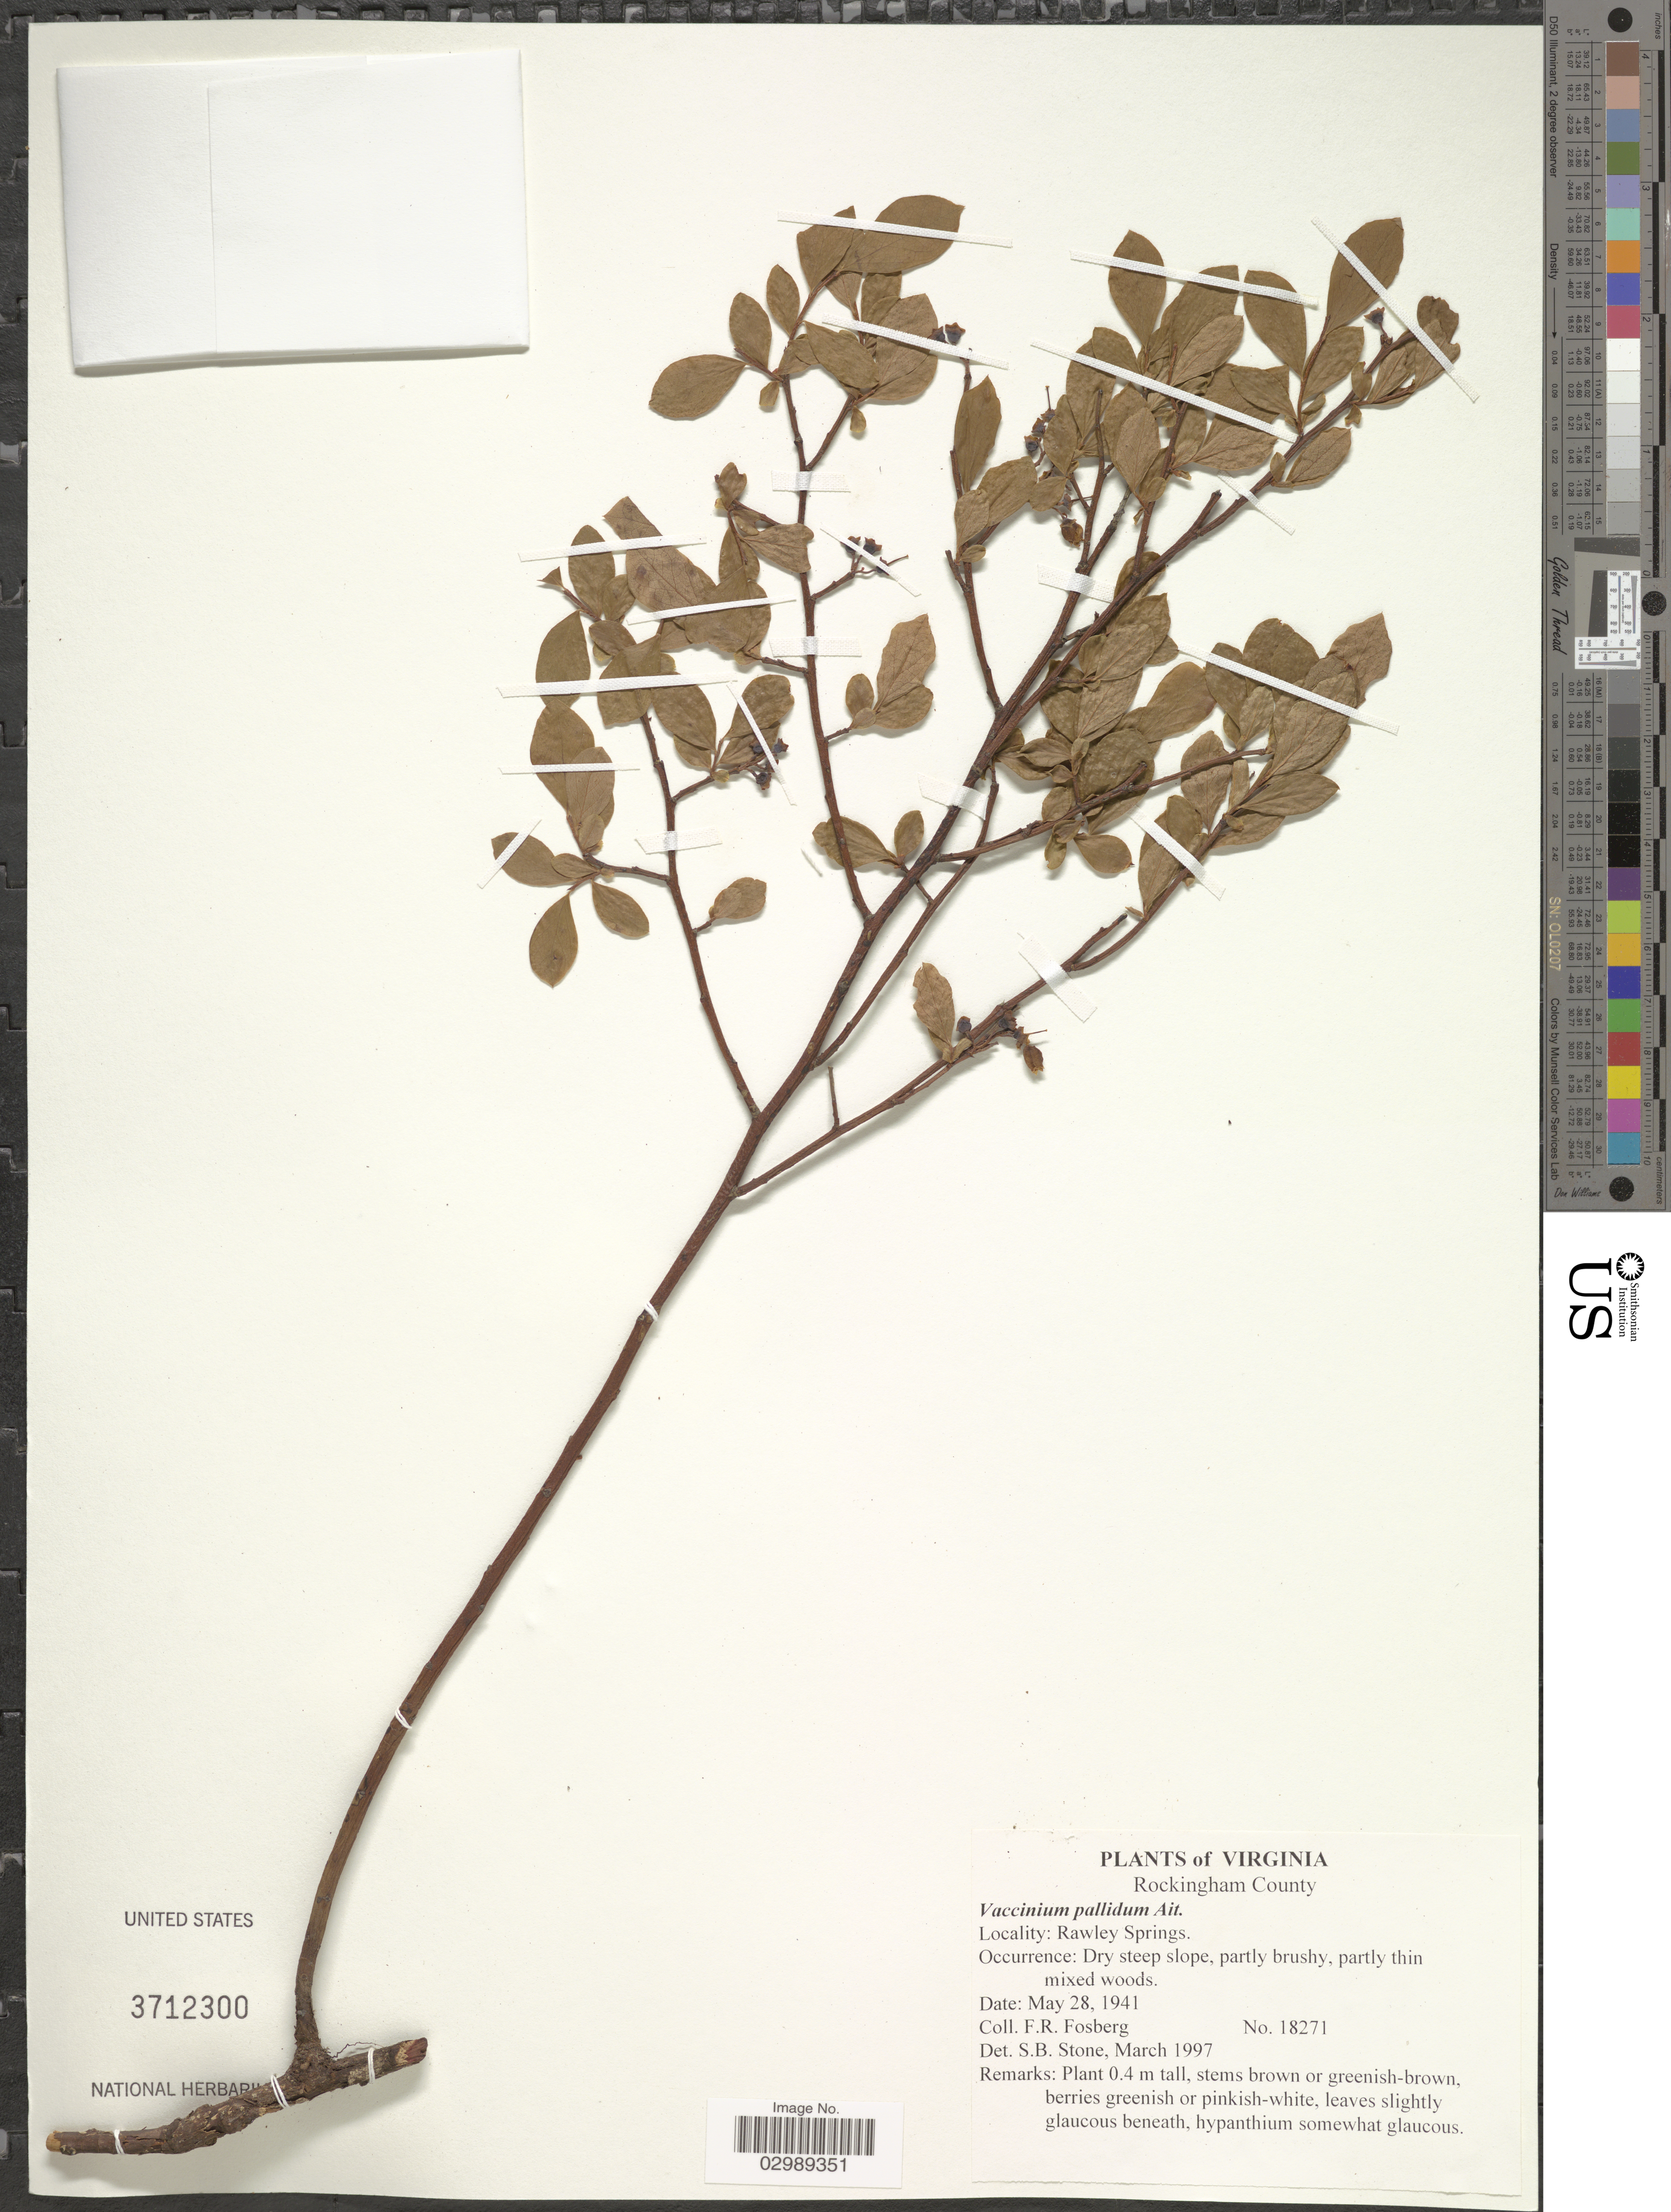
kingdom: Plantae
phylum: Tracheophyta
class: Magnoliopsida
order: Ericales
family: Ericaceae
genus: Vaccinium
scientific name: Vaccinium pallidum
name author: Aiton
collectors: F. R. Fosberg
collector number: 18271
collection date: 1941-05-28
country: United States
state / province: Virginia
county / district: Rockingham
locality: Rockingham County, Rawley Springs.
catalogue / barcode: US 3712300